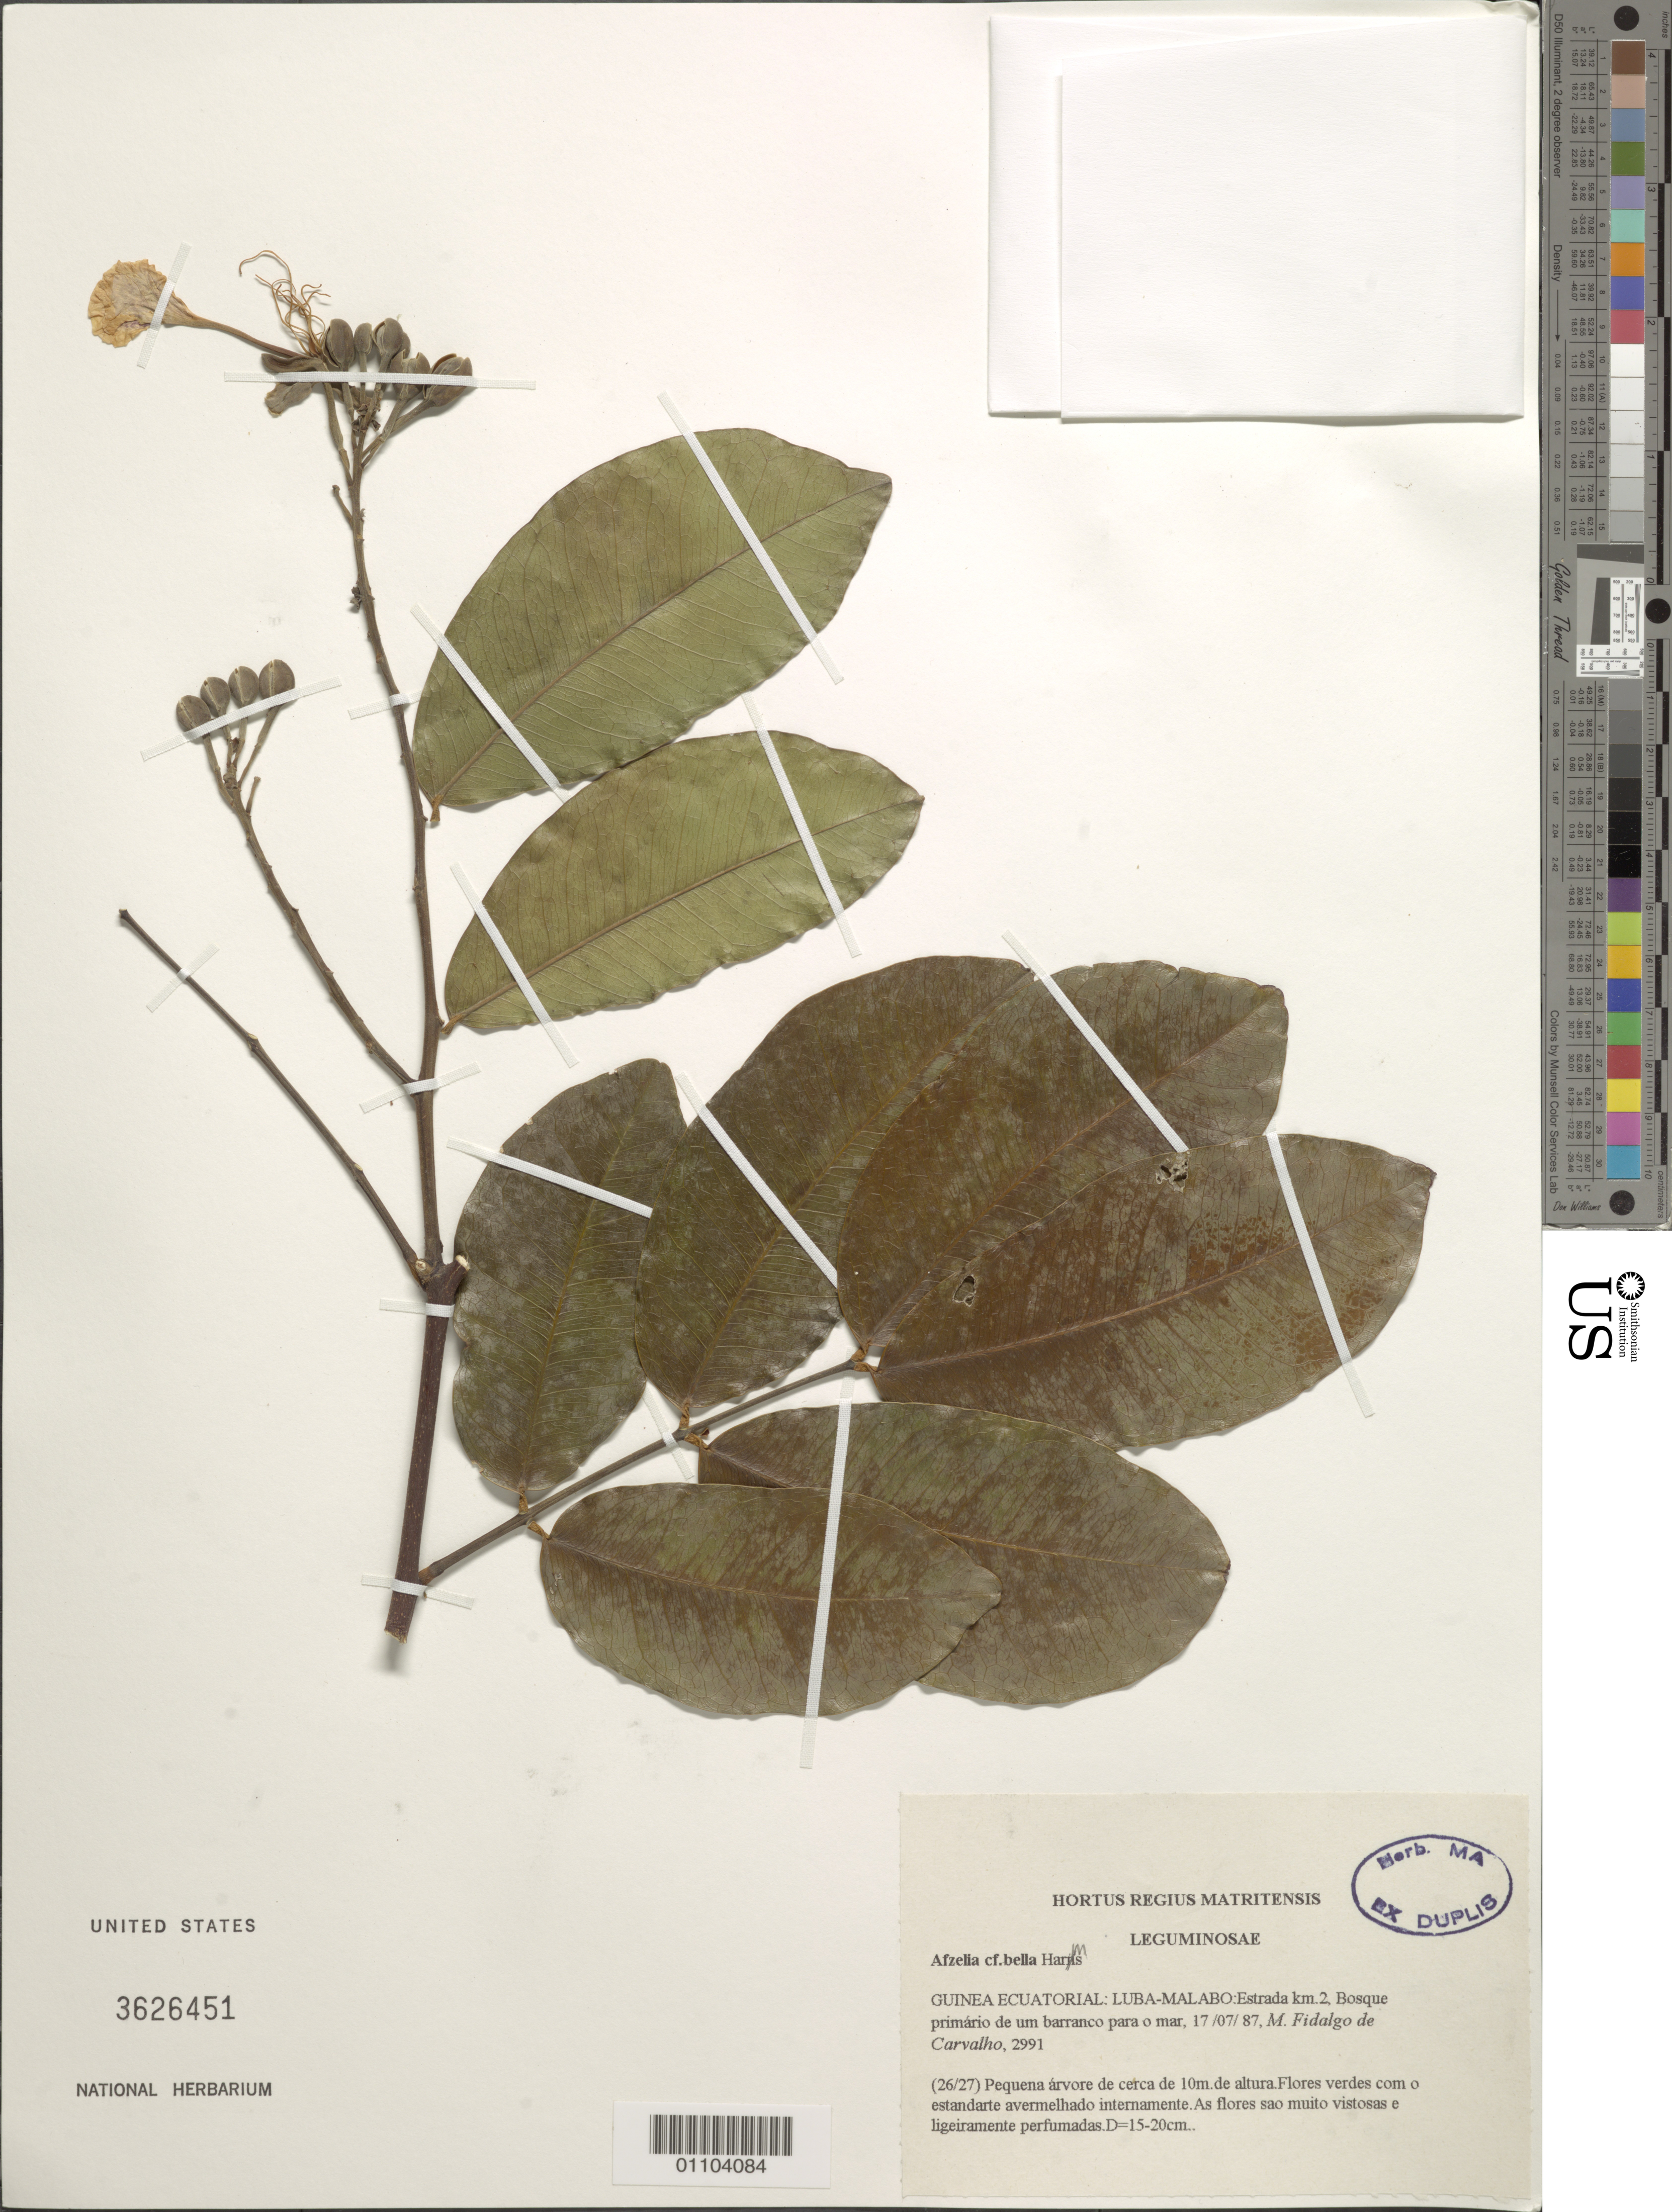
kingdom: Plantae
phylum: Tracheophyta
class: Magnoliopsida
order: Fabales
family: Fabaceae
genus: Afzelia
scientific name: Afzelia bella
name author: Harms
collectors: M. F. Carvalho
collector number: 2991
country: Equatorial Guinea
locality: Luba-Malabo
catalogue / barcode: US 3626451